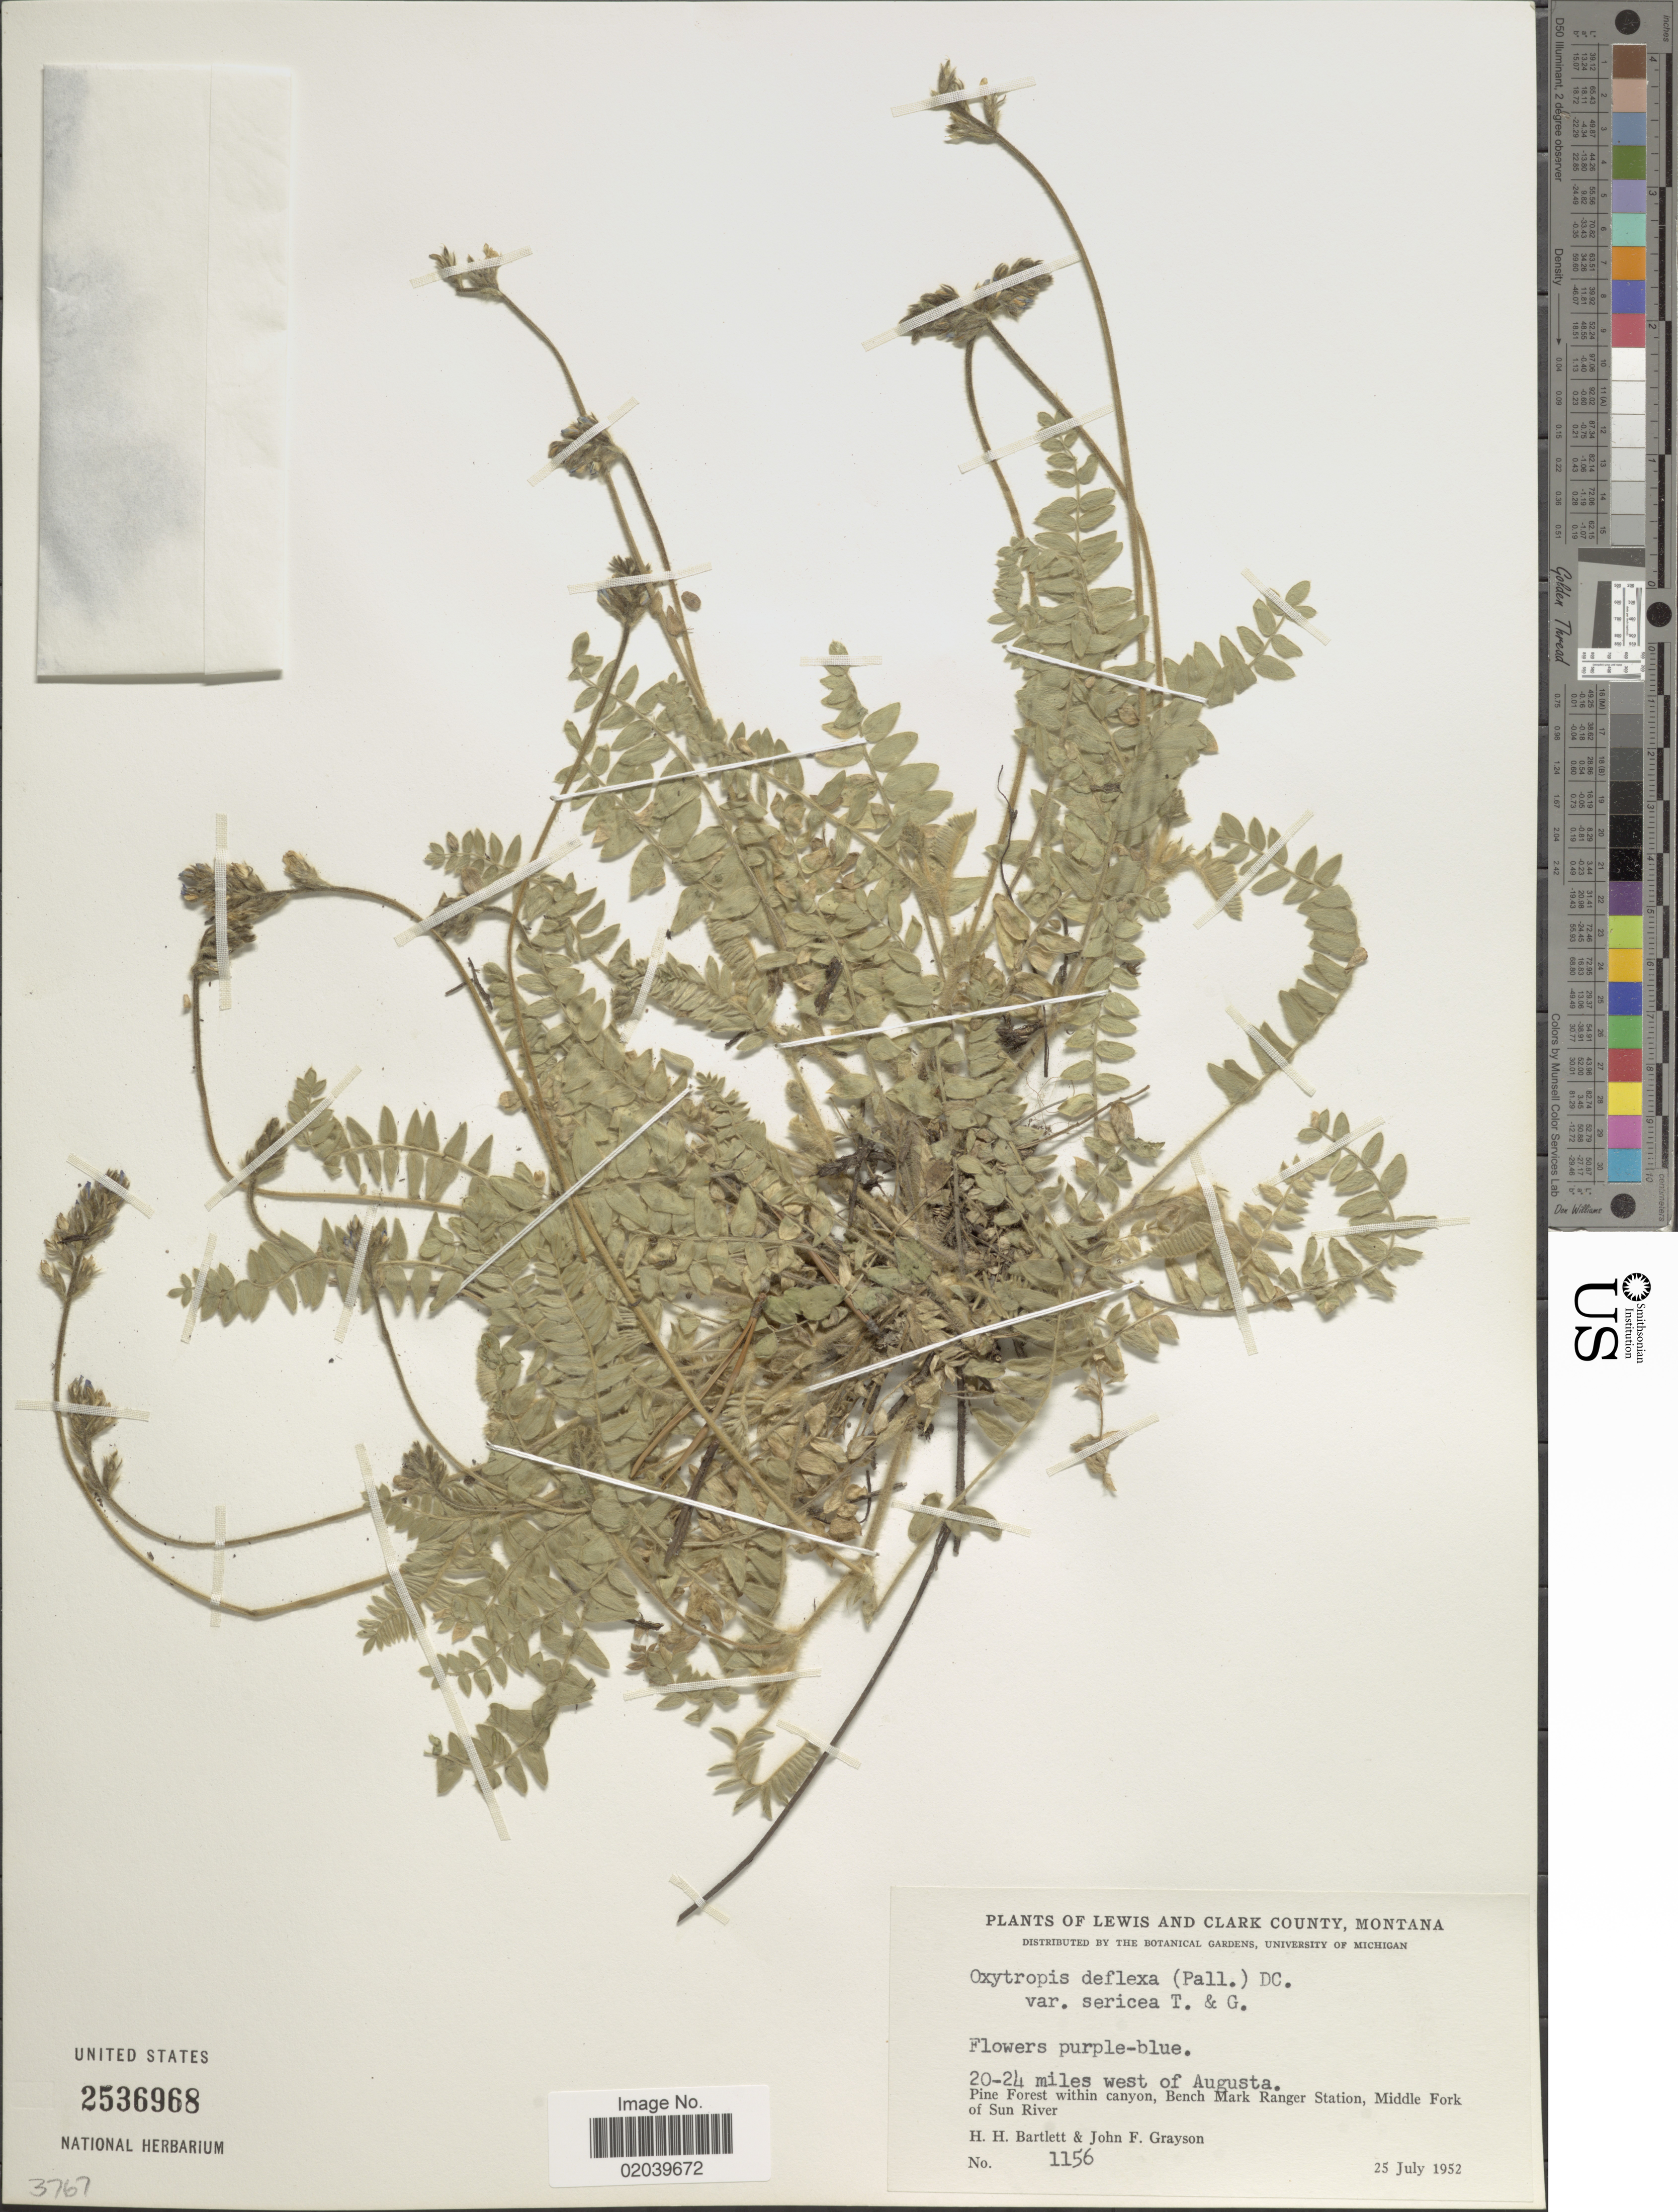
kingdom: Plantae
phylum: Tracheophyta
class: Magnoliopsida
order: Fabales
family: Fabaceae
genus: Oxytropis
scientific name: Oxytropis deflexa var. sericea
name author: Torr. & A. Gray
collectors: H. H. Bartlett & J. Grayson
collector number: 1156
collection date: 1952-07-25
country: United States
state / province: Montana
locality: Lewis and Clark County, 20-24 miles west of Augusta, Pine Forst within canyon, Bench Mark Ranger Station, Middle Fork of Sun River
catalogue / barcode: US 2536968